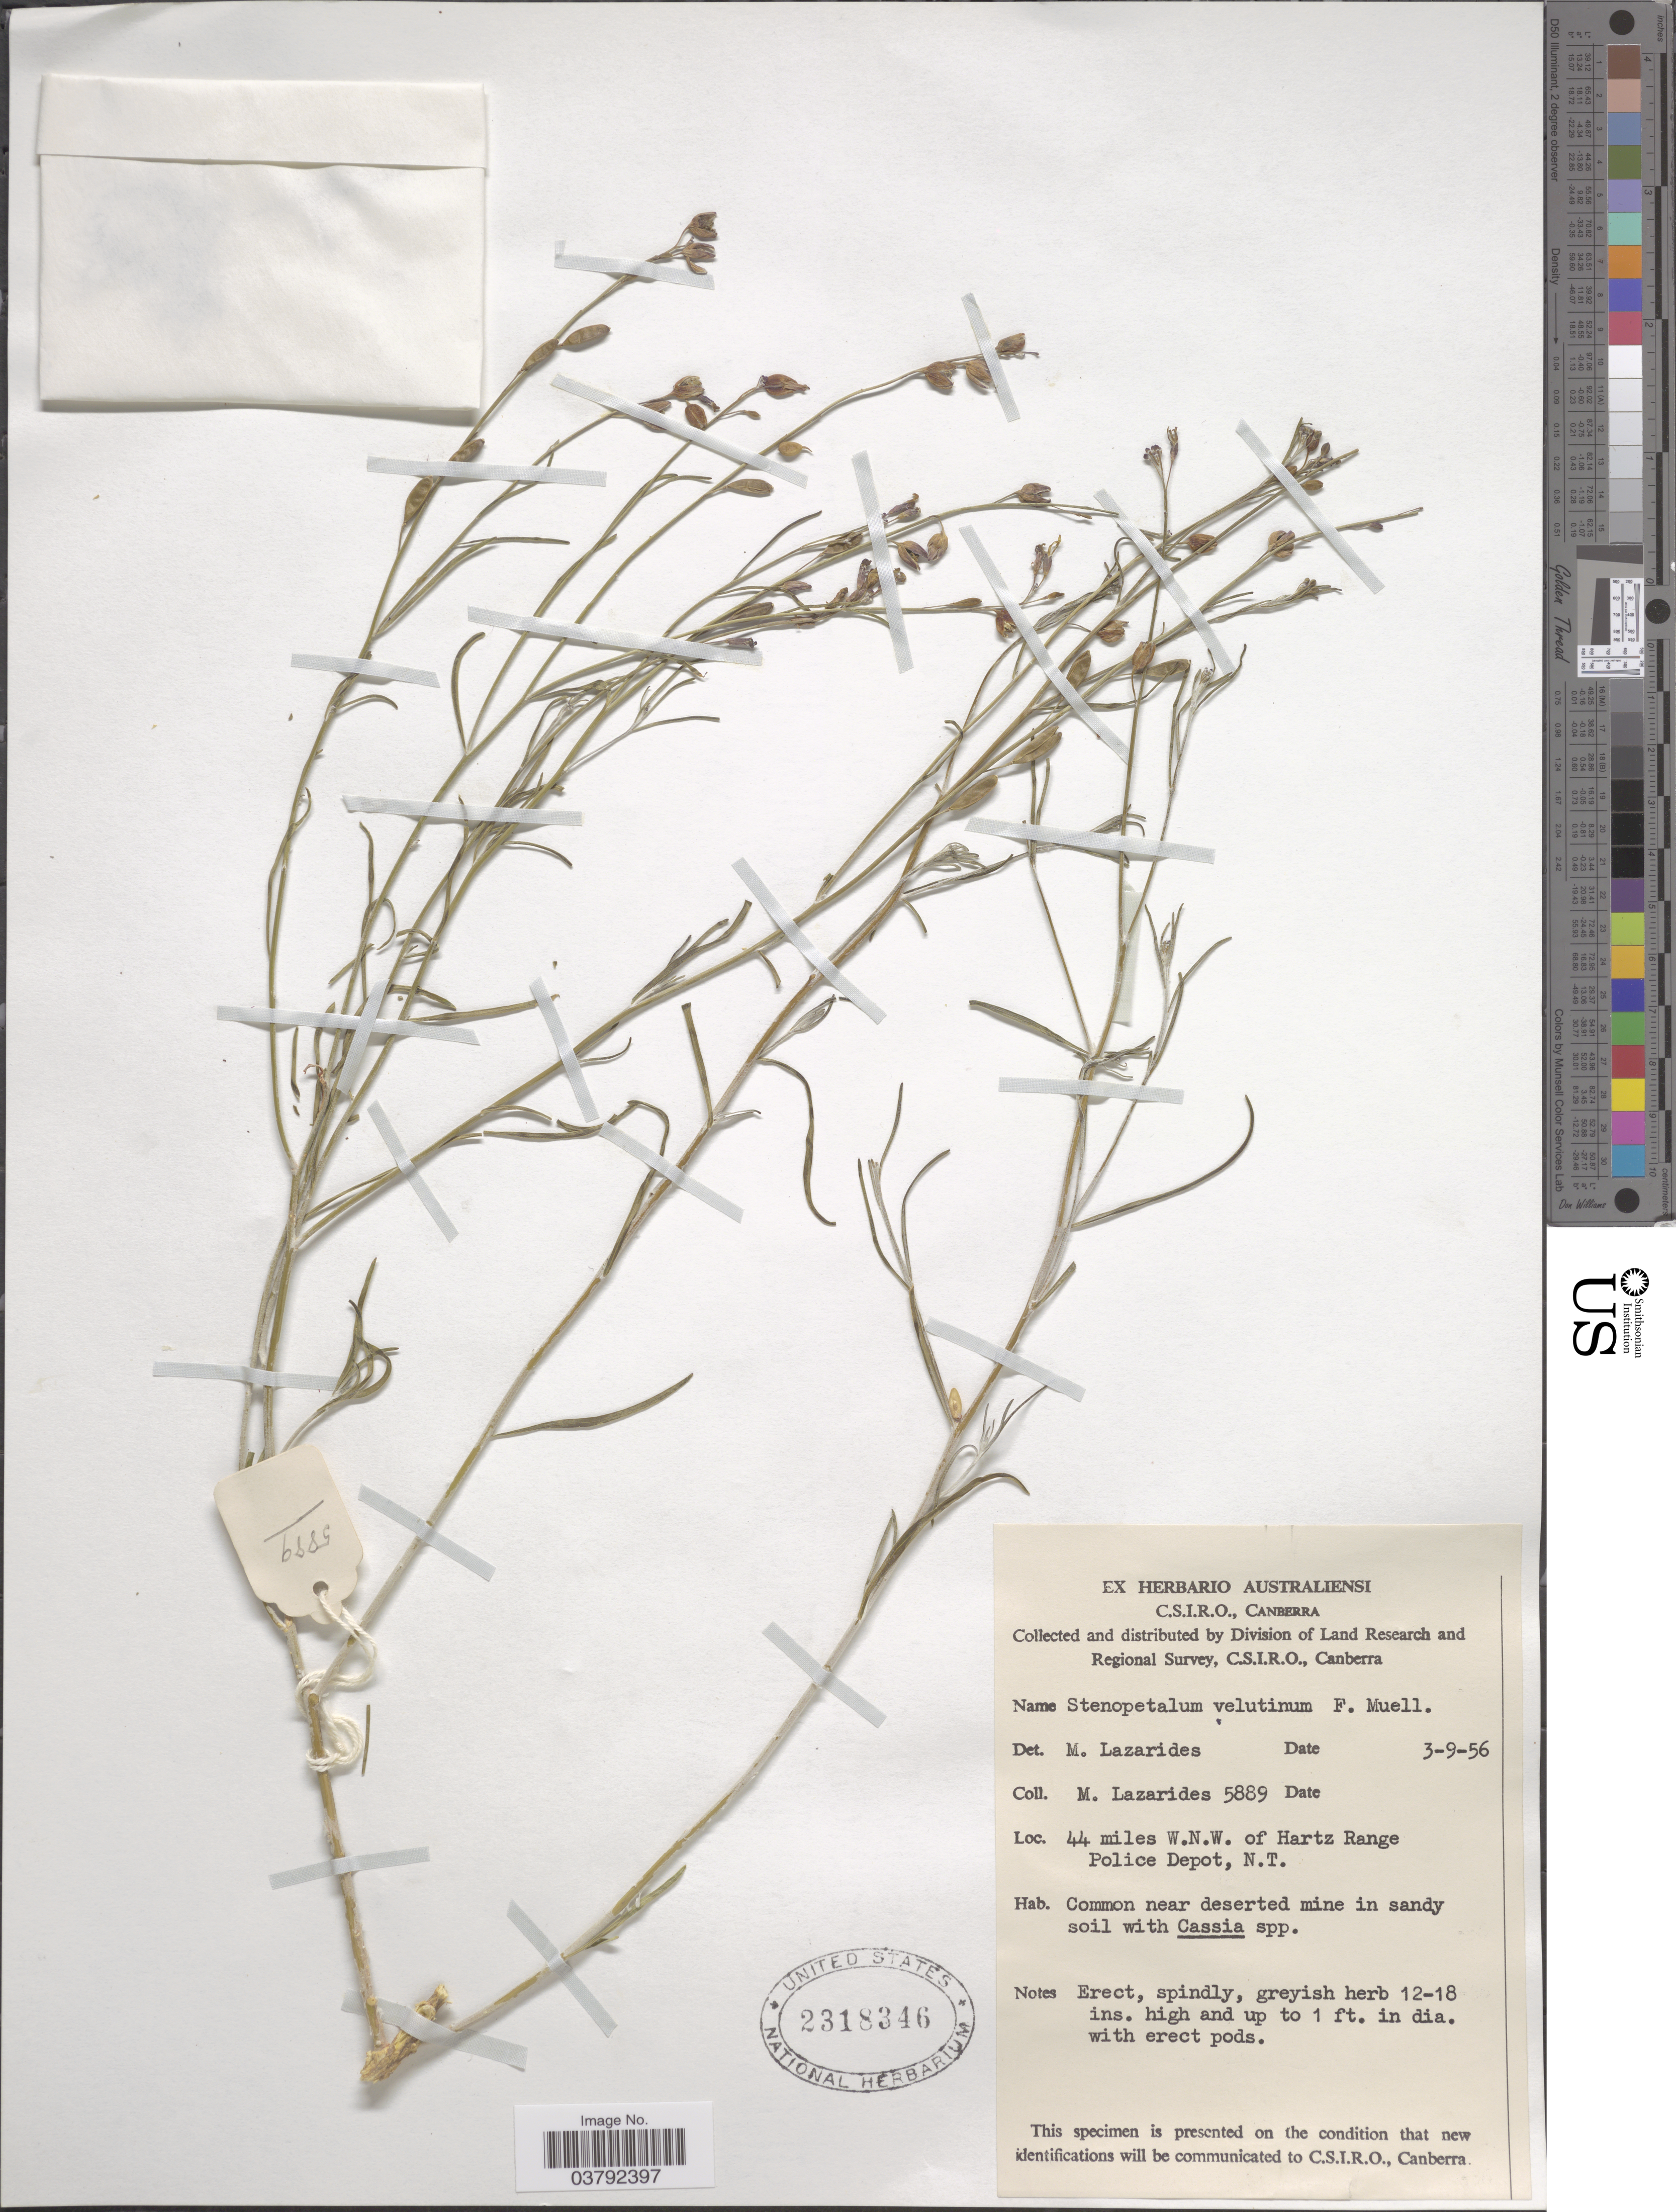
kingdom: Plantae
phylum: Tracheophyta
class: Magnoliopsida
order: Brassicales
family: Brassicaceae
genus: Stenopetalum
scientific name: Stenopetalum velutinum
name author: F. Muell.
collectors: M. Lazarides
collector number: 5889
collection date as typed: Transcribed d/m/y: 3/9/56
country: Australia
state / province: Northern Territory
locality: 44 miles W.N.W. of Hartz Range Police Depot.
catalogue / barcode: US 2318346